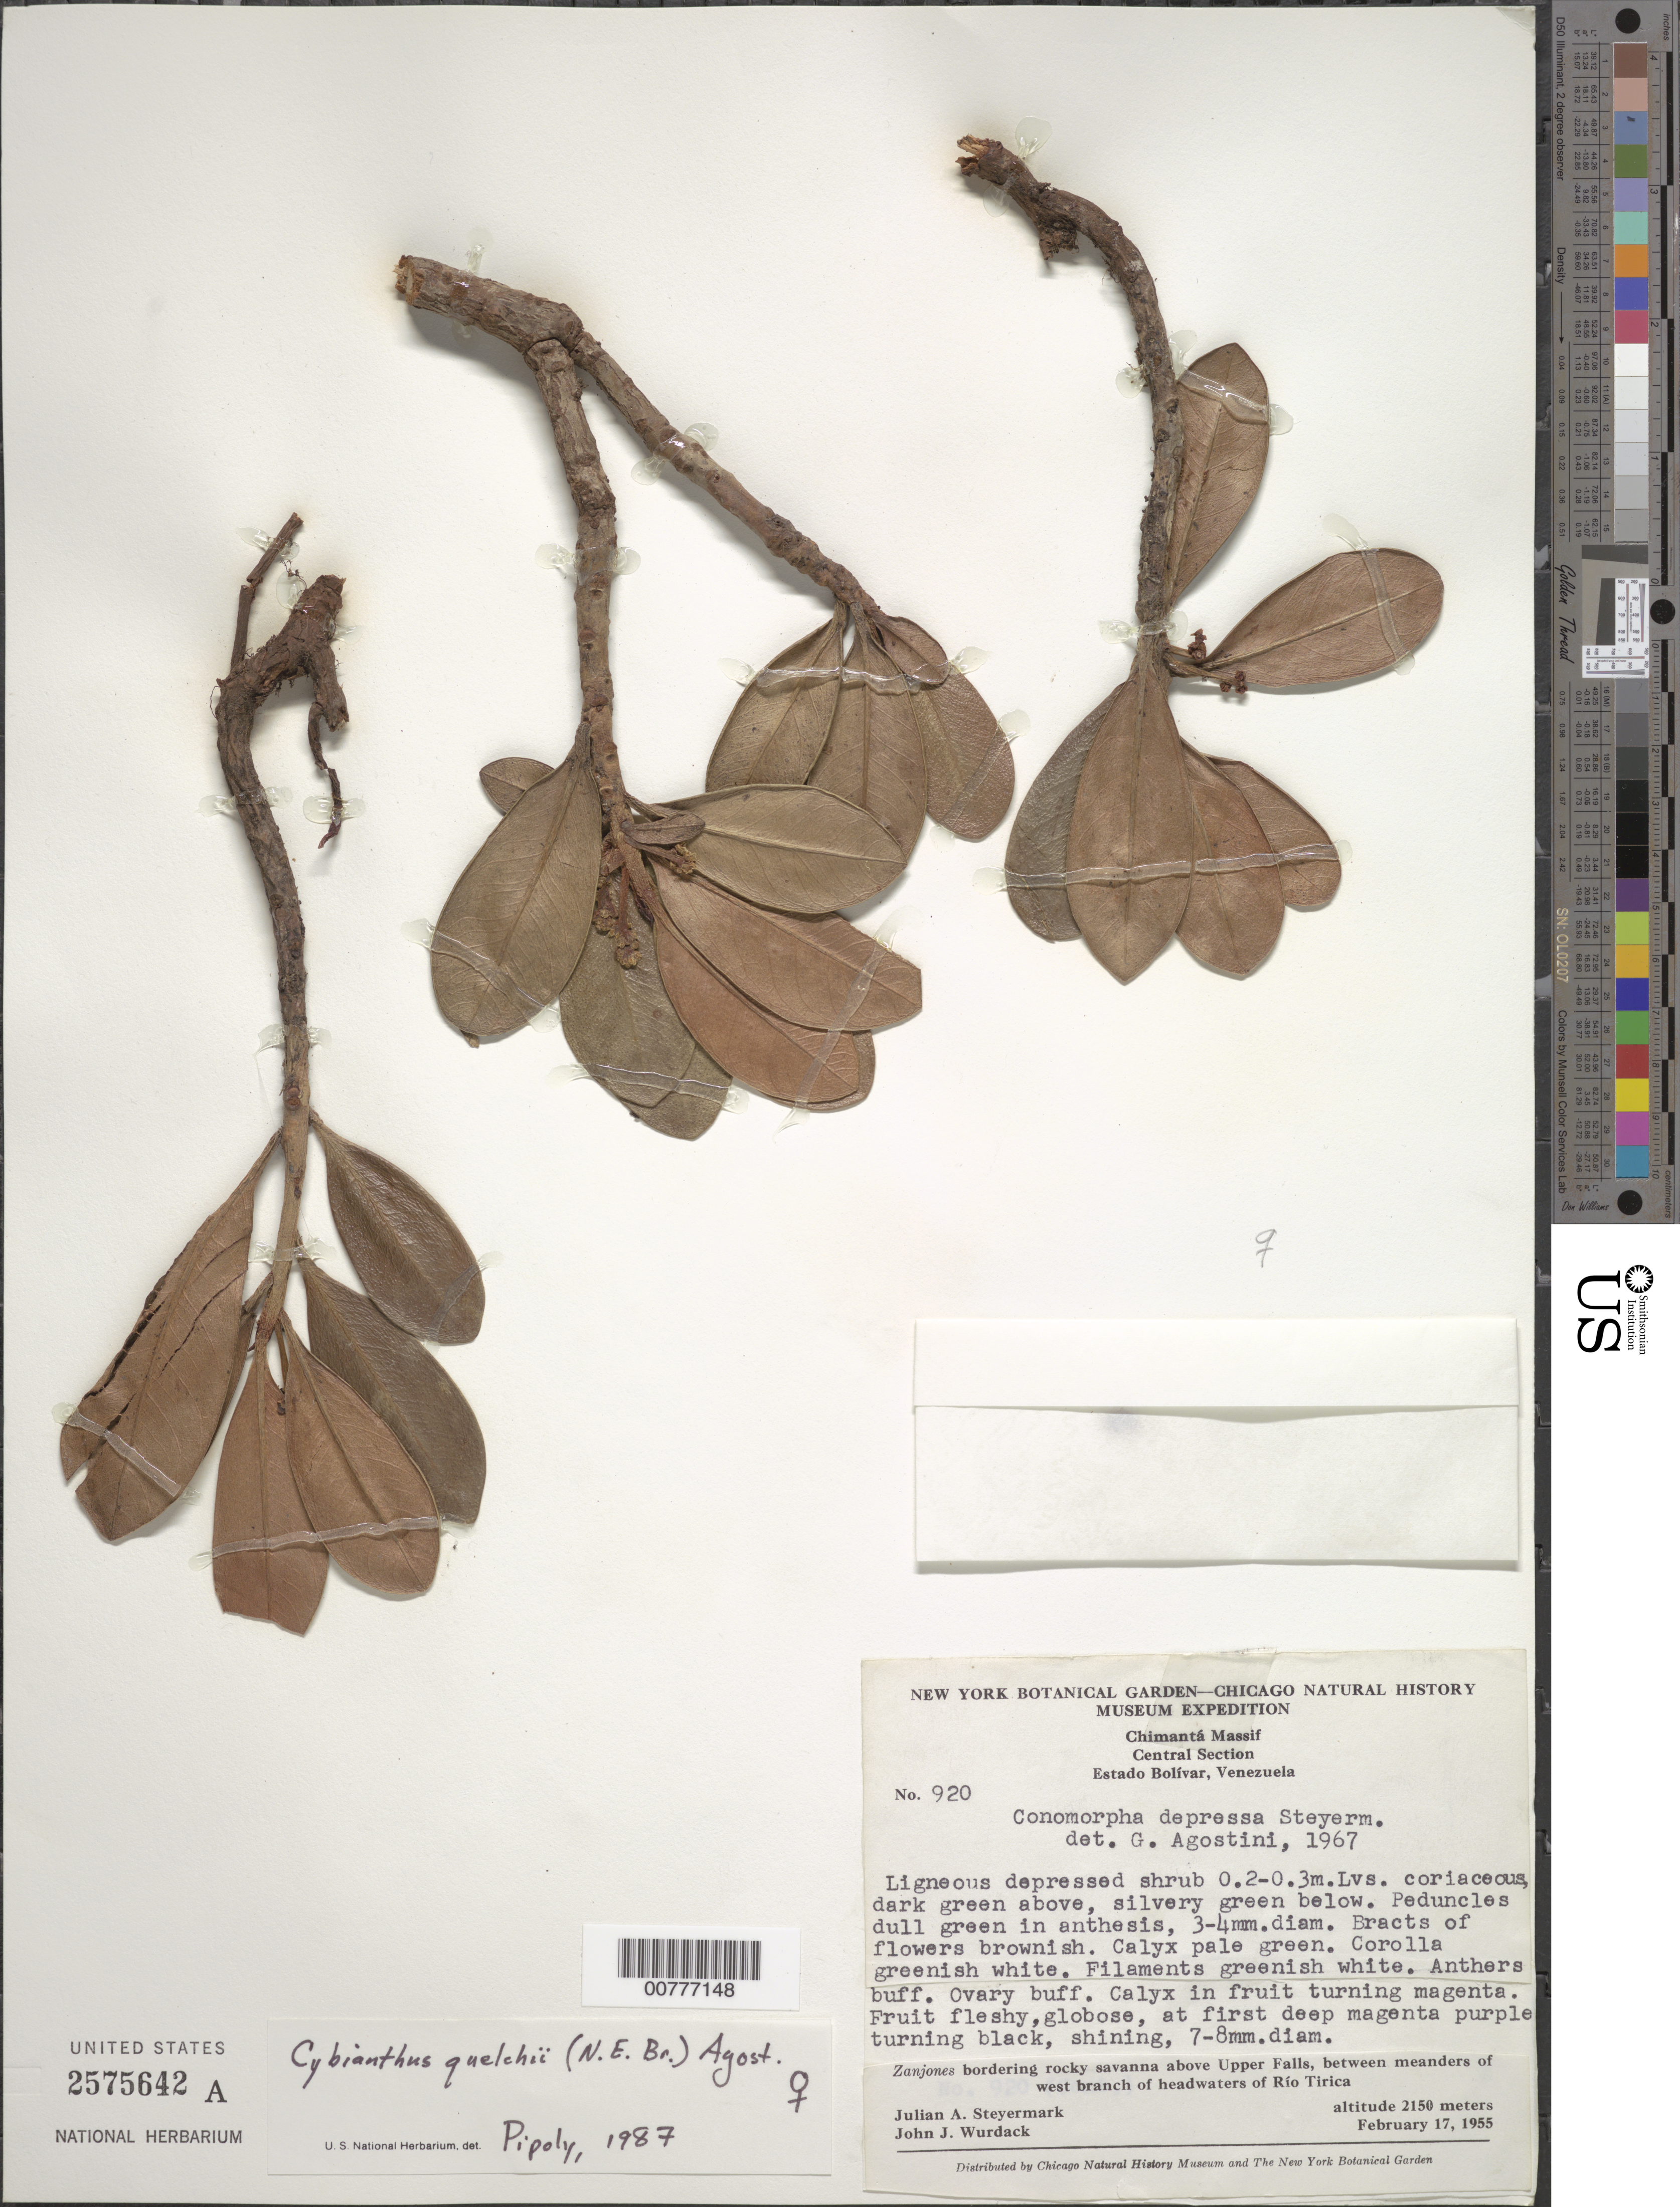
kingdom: Plantae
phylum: Tracheophyta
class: Magnoliopsida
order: Ericales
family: Primulaceae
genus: Cybianthus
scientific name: Cybianthus quelchii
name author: (N.E. Br.) G. Agostini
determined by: Pipoly, J. J., III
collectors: J. Steyermark & J. J. Wurdack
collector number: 55 920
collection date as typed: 17-Feb-55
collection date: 1955-02-17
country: Venezuela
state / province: Bolívar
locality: Chimantá Massif, above Upper Falls, Río Tirica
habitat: Zanjones bordering rocky savanna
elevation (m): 2150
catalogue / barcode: US 2575642A